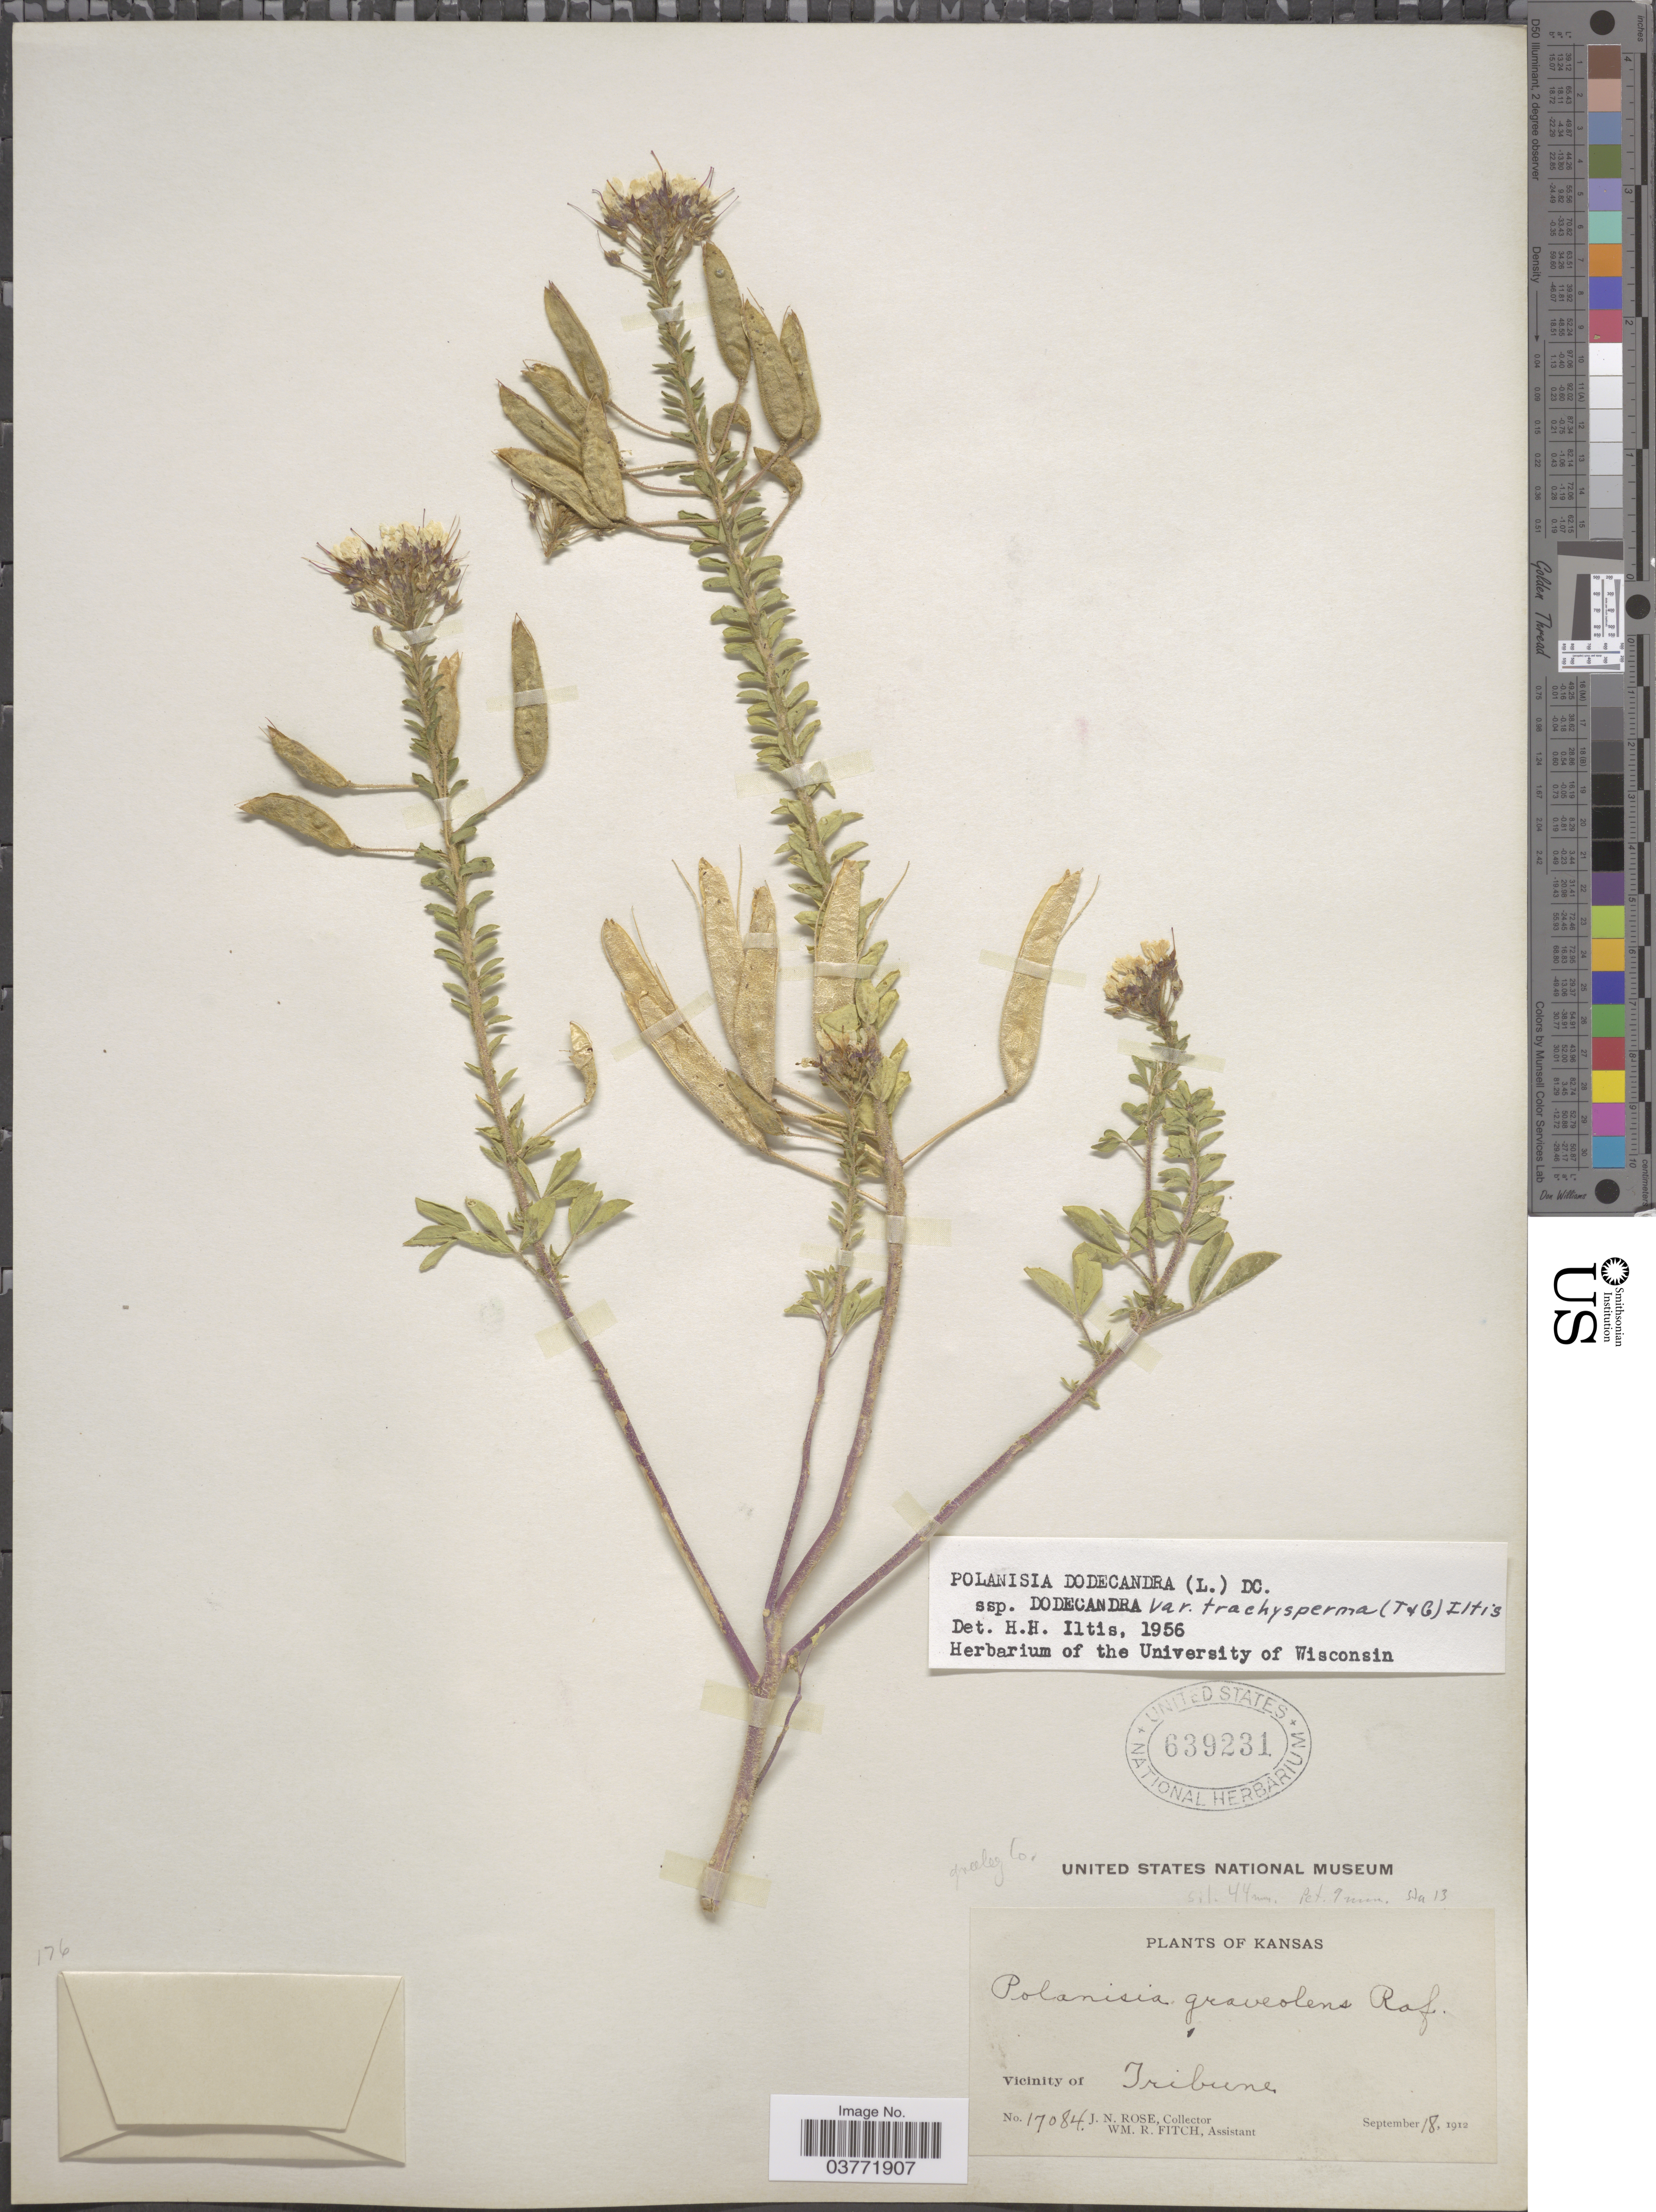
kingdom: Plantae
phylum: Tracheophyta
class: Magnoliopsida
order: Brassicales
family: Cleomaceae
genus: Polanisia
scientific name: Polanisia trachysperma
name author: Torr. & A. Gray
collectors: J. N. Rose & W. R. Fitch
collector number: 17084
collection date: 1912-09-18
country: United States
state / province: Kansas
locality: Greeley Co. Vicinity of Tribune.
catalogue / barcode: US 639231